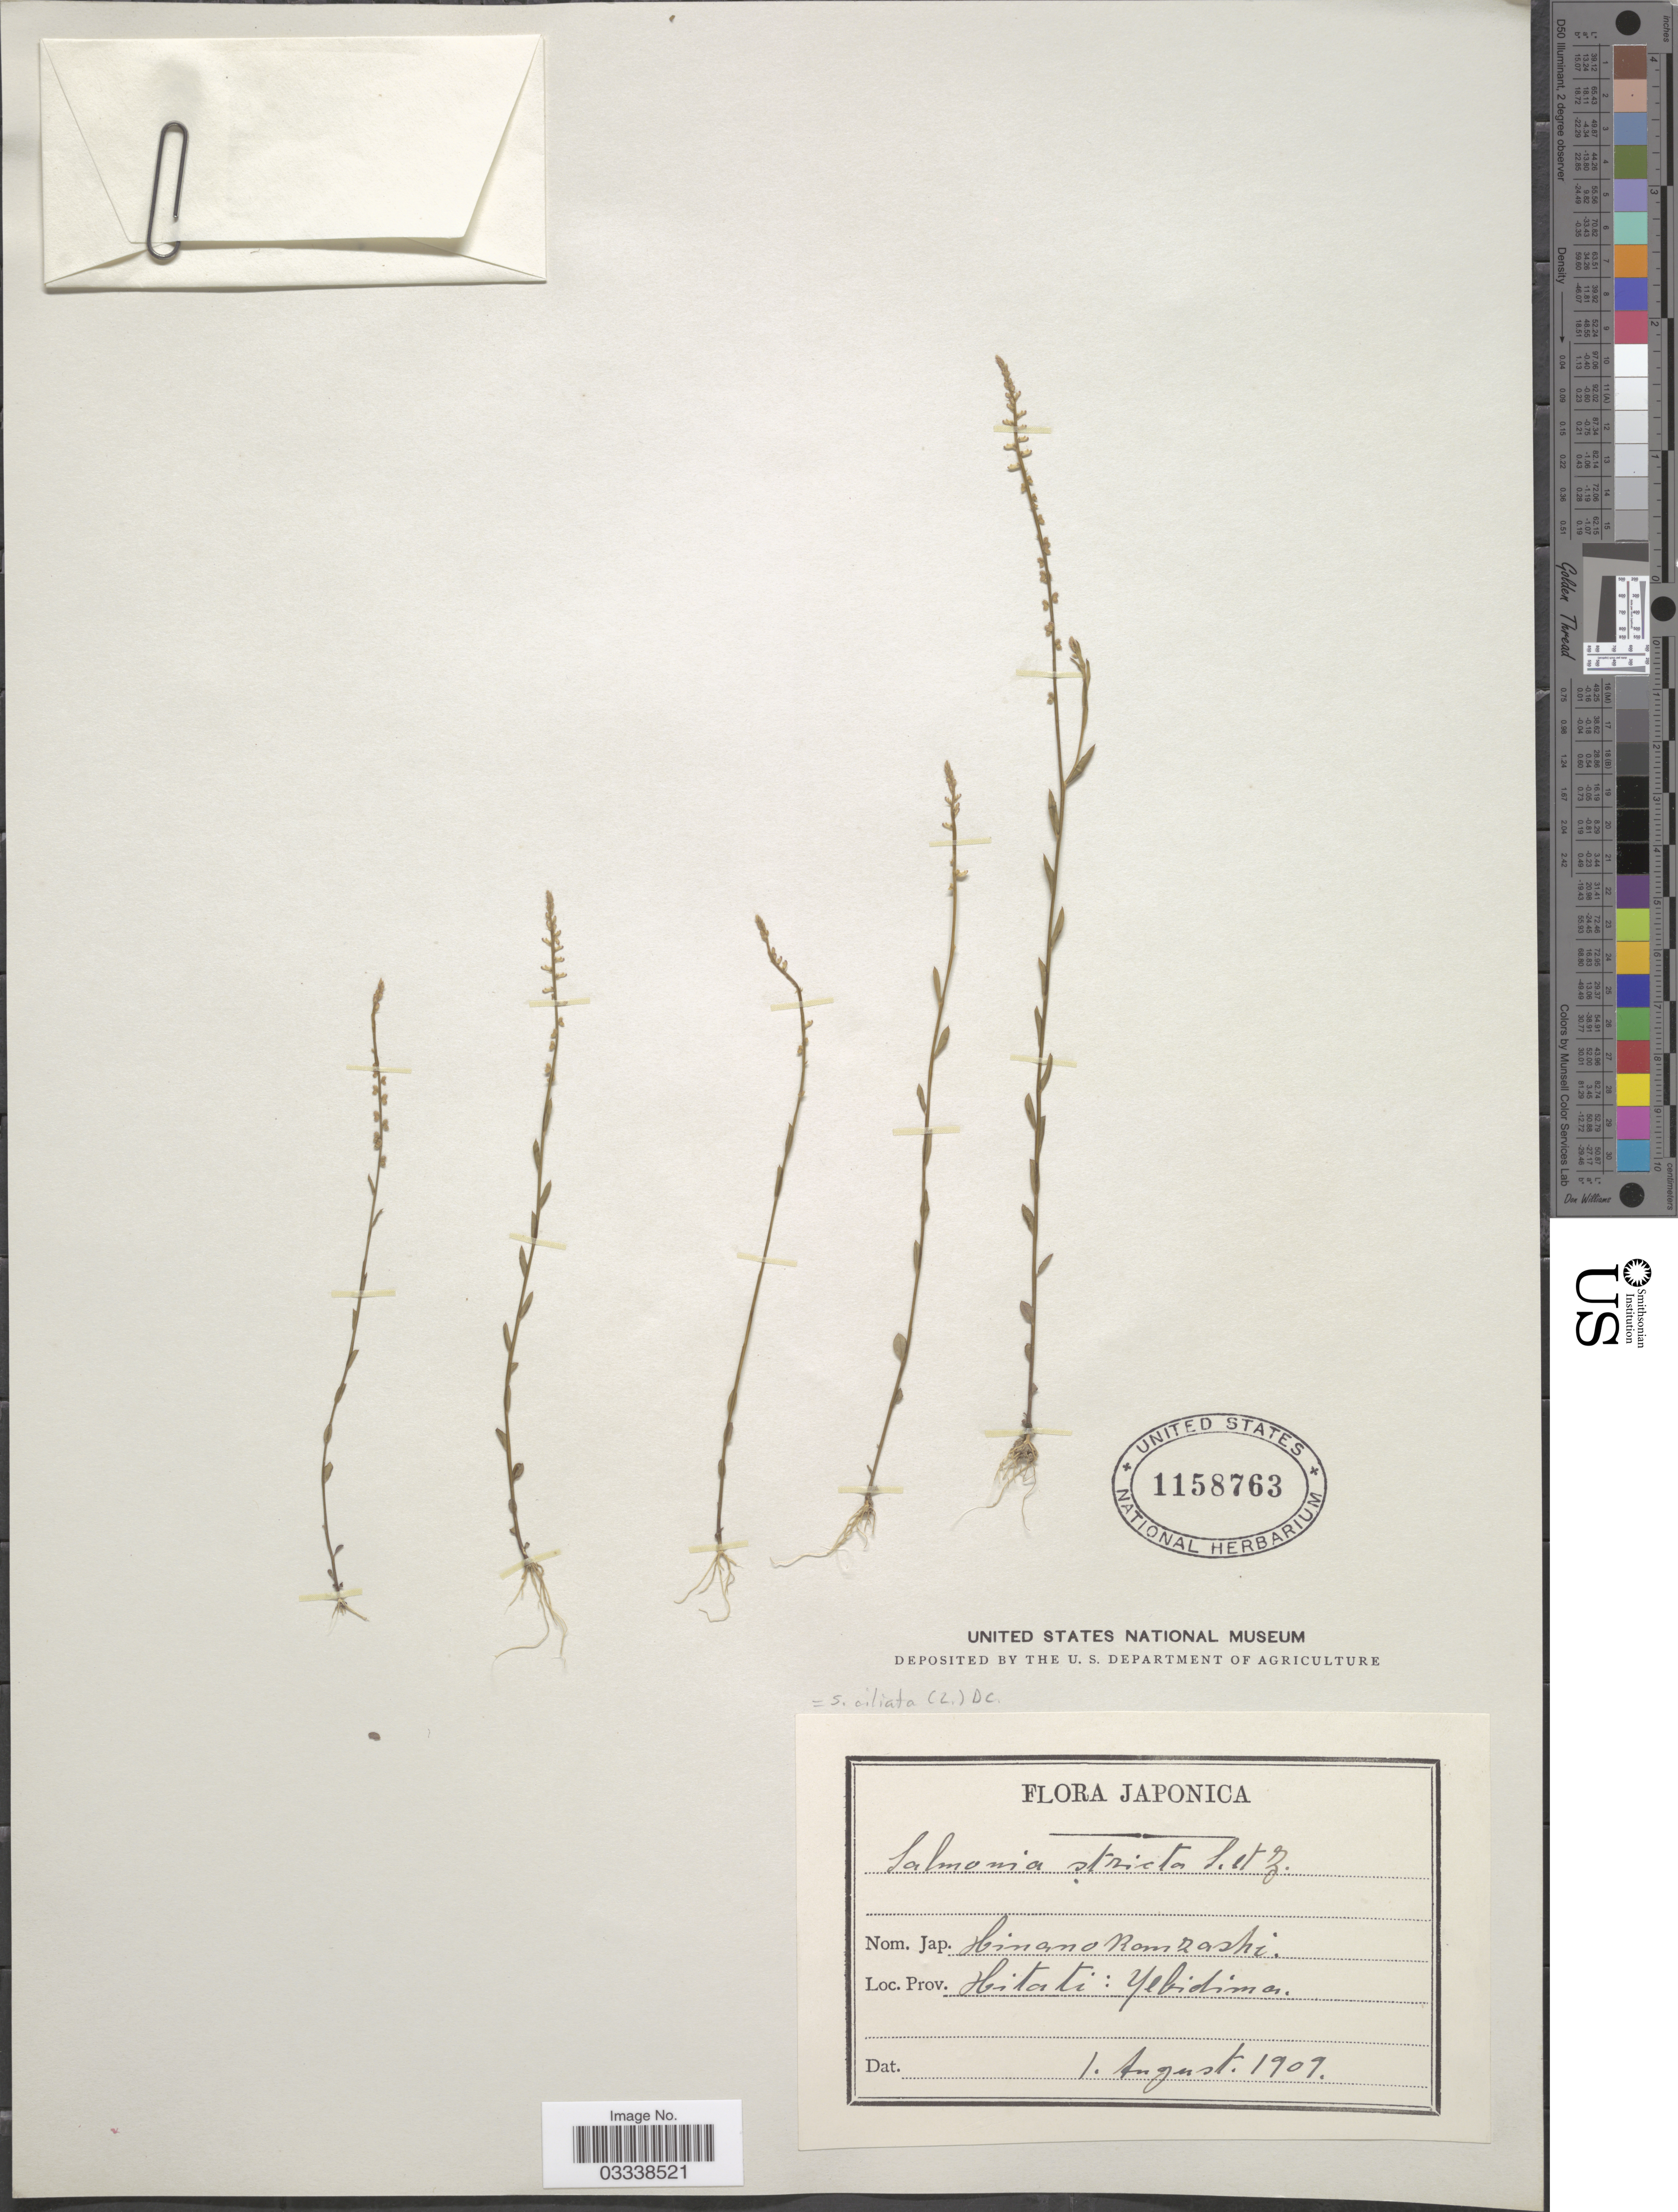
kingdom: Plantae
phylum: Tracheophyta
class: Magnoliopsida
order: Fabales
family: Polygalaceae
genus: Salomonia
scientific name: Salomonia ciliata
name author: (L.) DC.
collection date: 1909-08-01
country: Japan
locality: Hitati: Yebishima.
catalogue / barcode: US 1158763